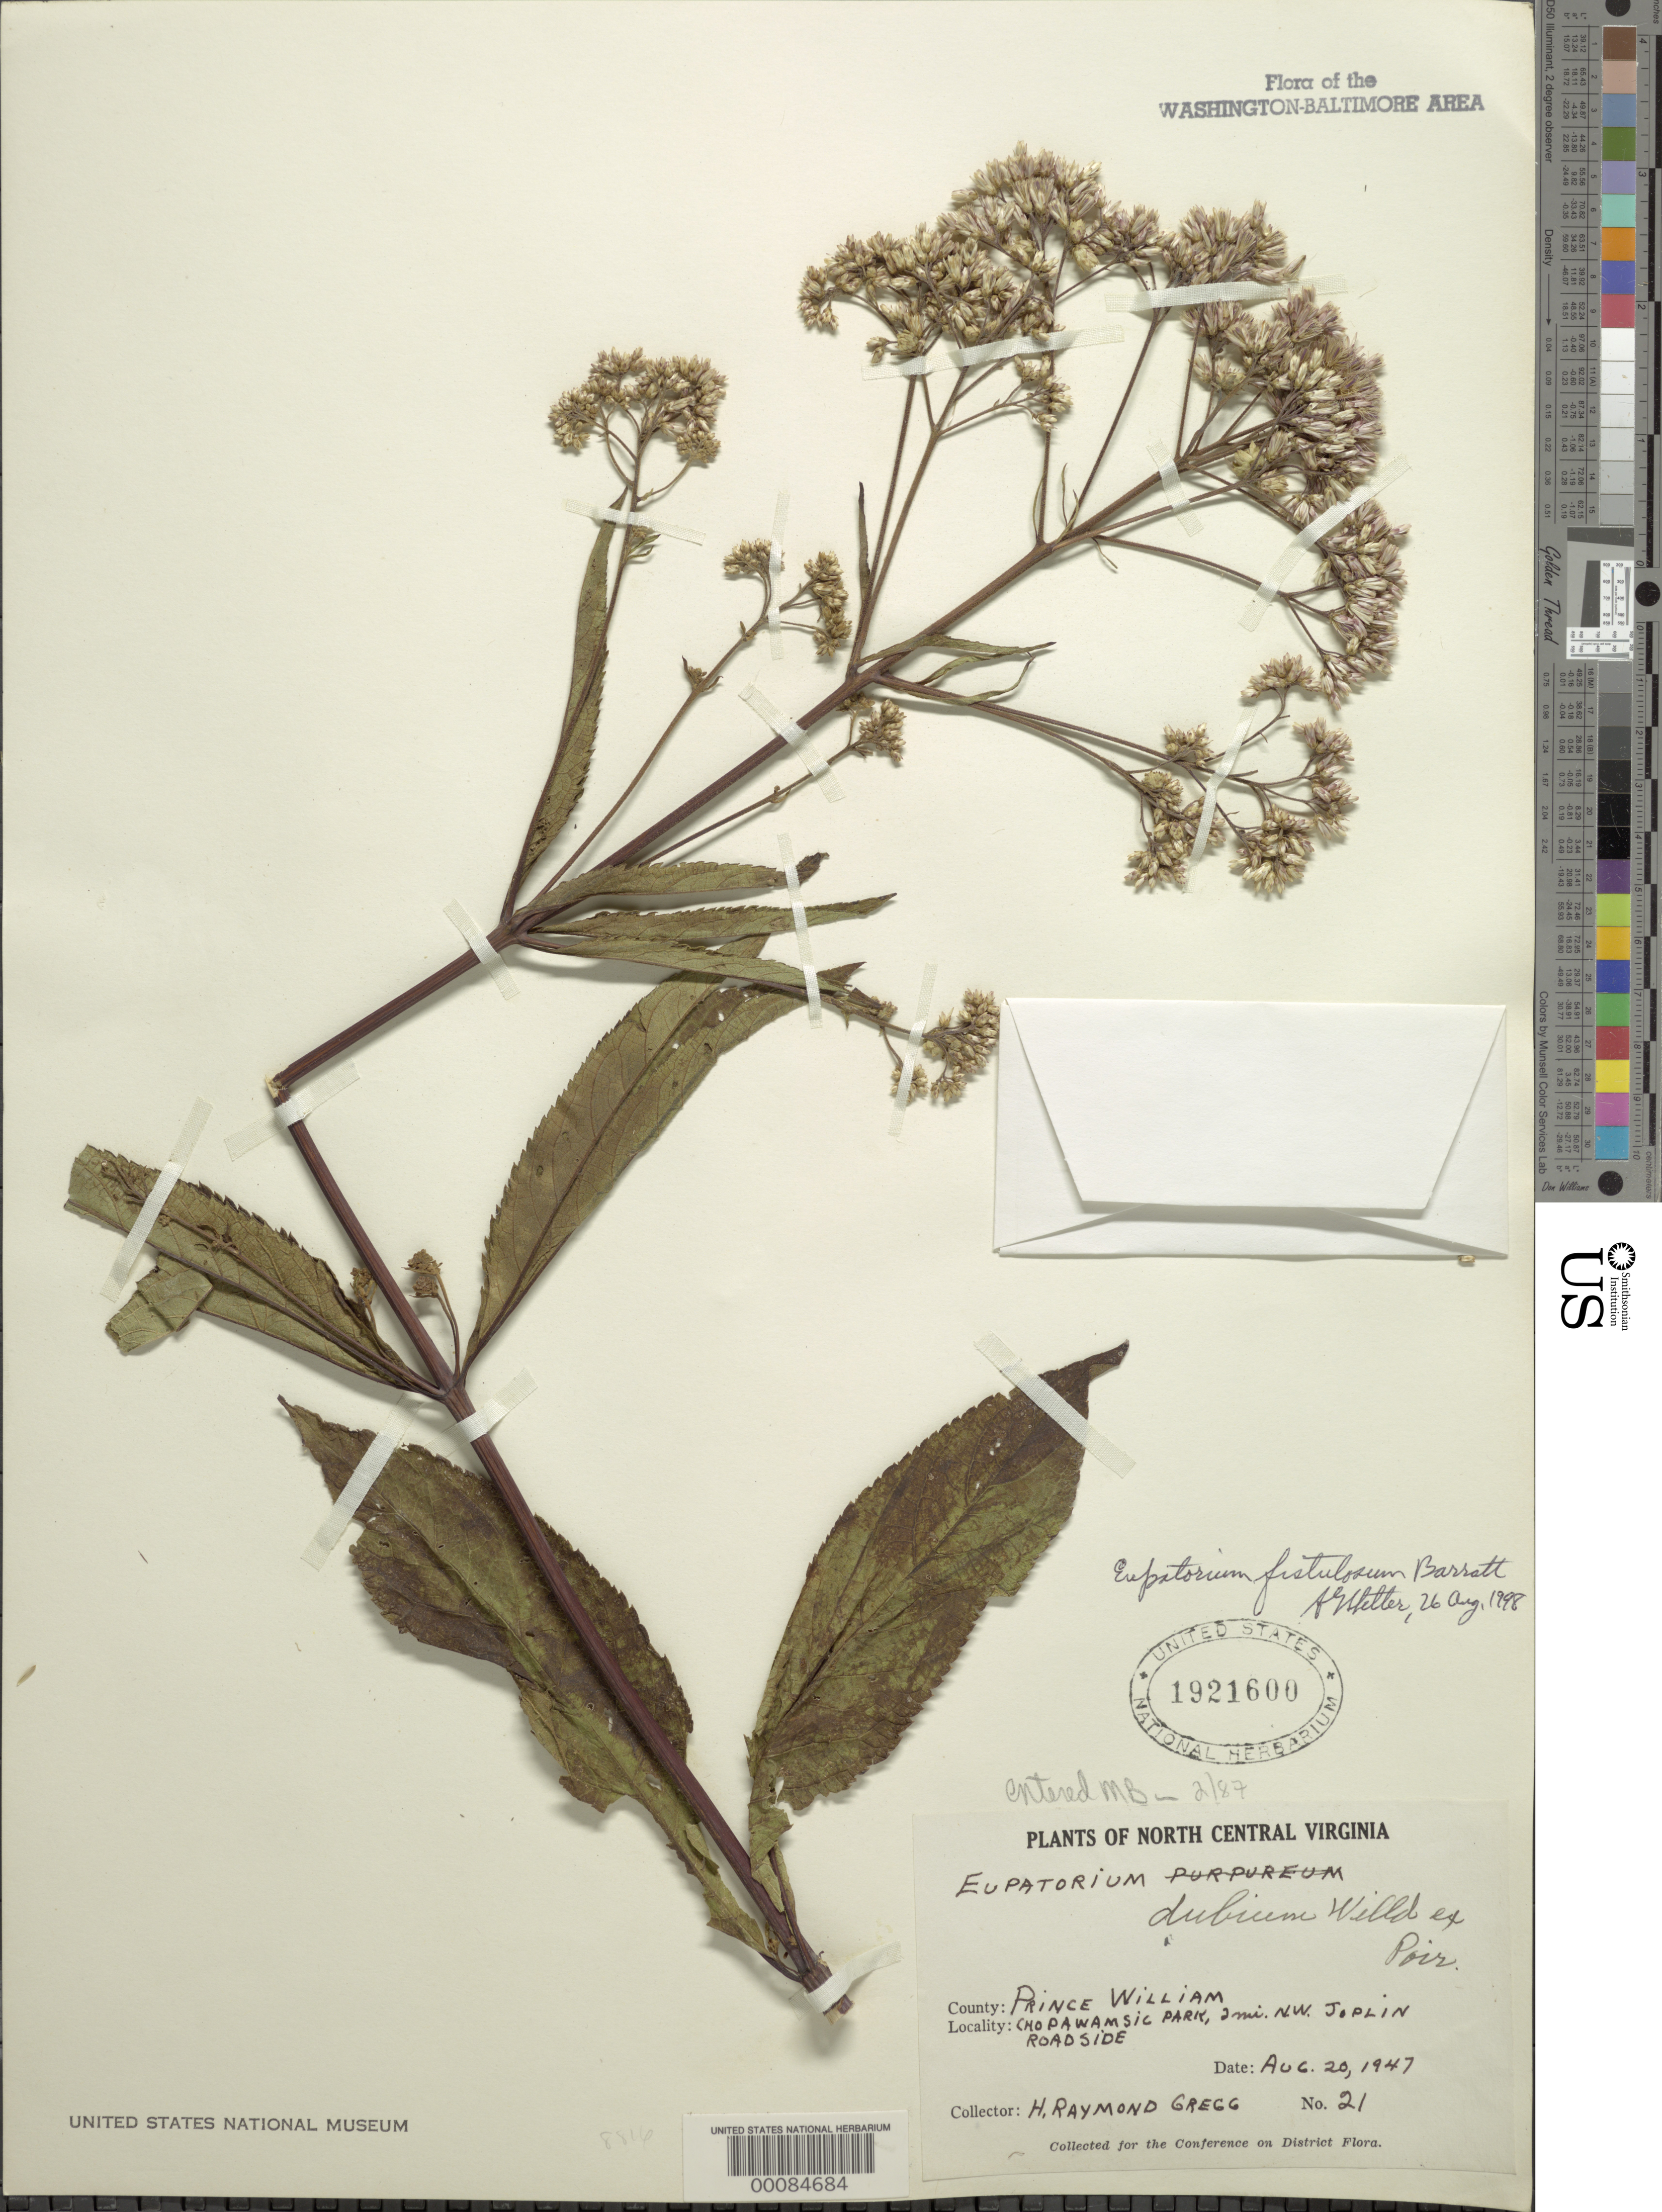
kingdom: Plantae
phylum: Tracheophyta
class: Magnoliopsida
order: Asterales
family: Asteraceae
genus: Eupatorium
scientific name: Eupatorium fistulosum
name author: Barratt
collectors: H. Gregg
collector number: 21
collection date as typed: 20 Aug 1947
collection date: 1947-08-20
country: United States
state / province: Virginia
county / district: Prince William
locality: Chopawamsic Park northwest Joplin Roadside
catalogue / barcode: US 1921600